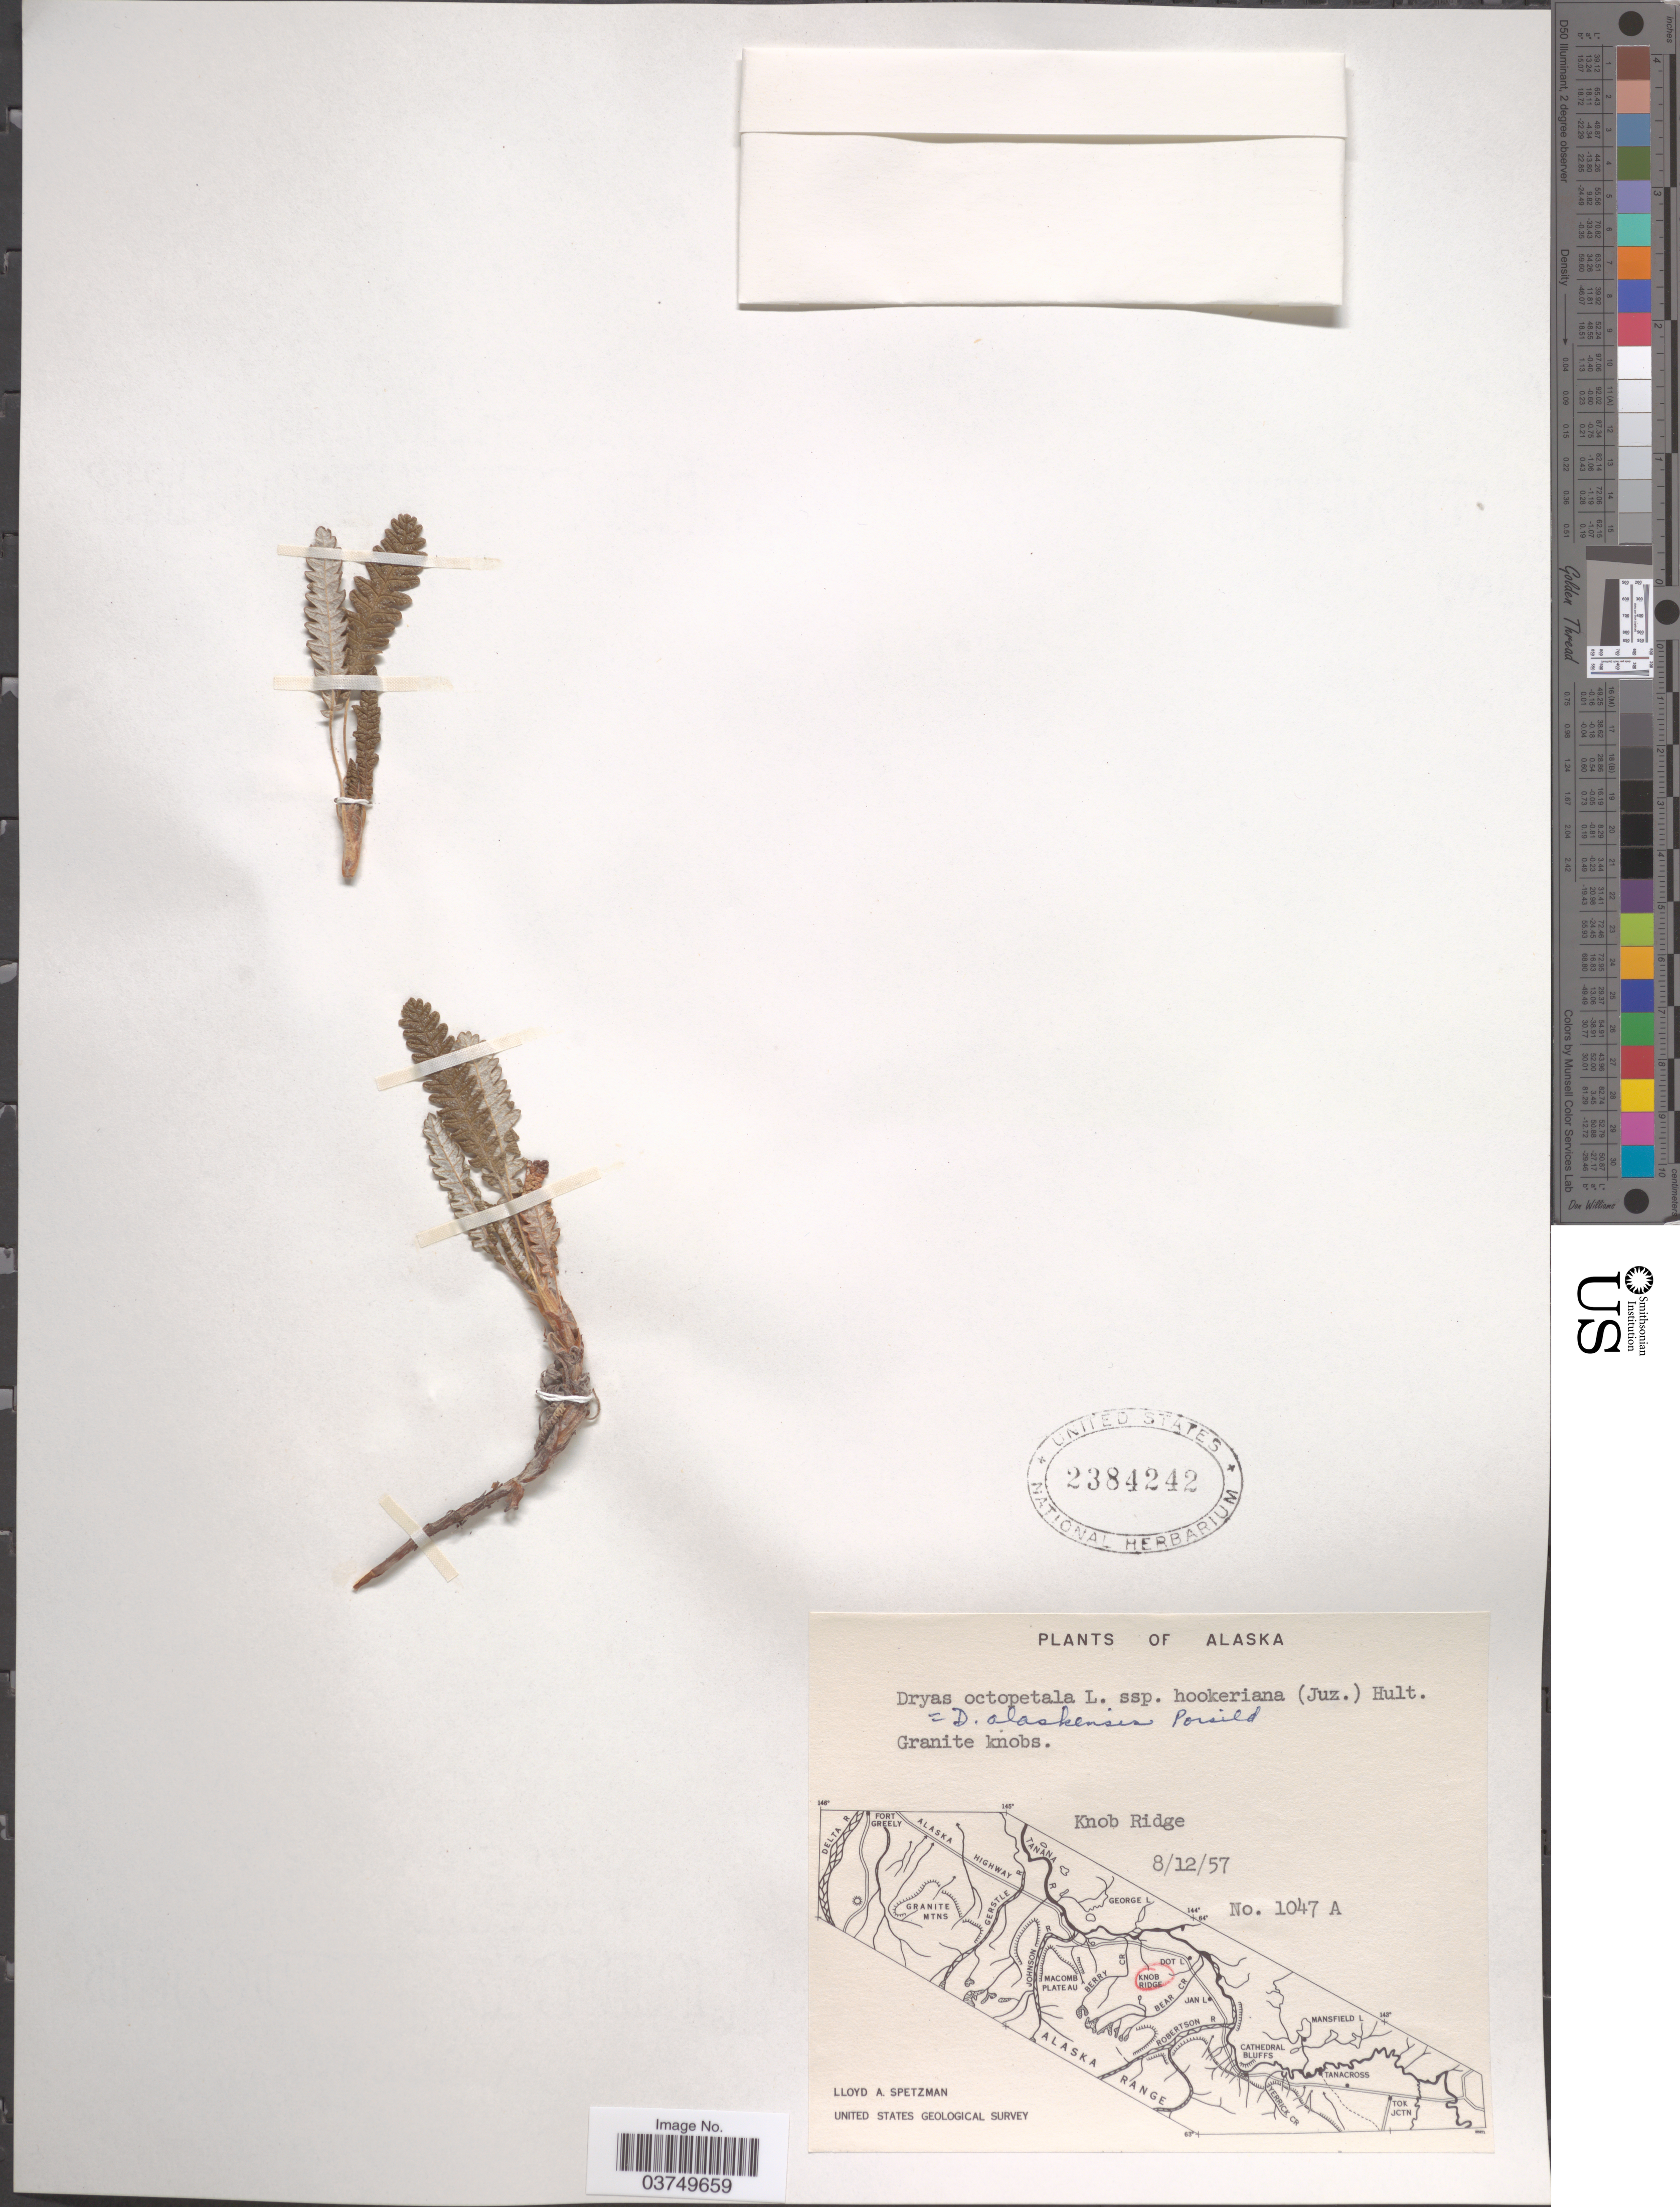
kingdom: Plantae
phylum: Tracheophyta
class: Magnoliopsida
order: Rosales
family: Rosaceae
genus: Dryas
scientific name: Dryas octopetala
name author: L.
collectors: L. Spetzman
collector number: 1047A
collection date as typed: Transcribed d/m/y: 12/8/57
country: United States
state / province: Alaska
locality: Knob Ridge.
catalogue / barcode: US 2384242